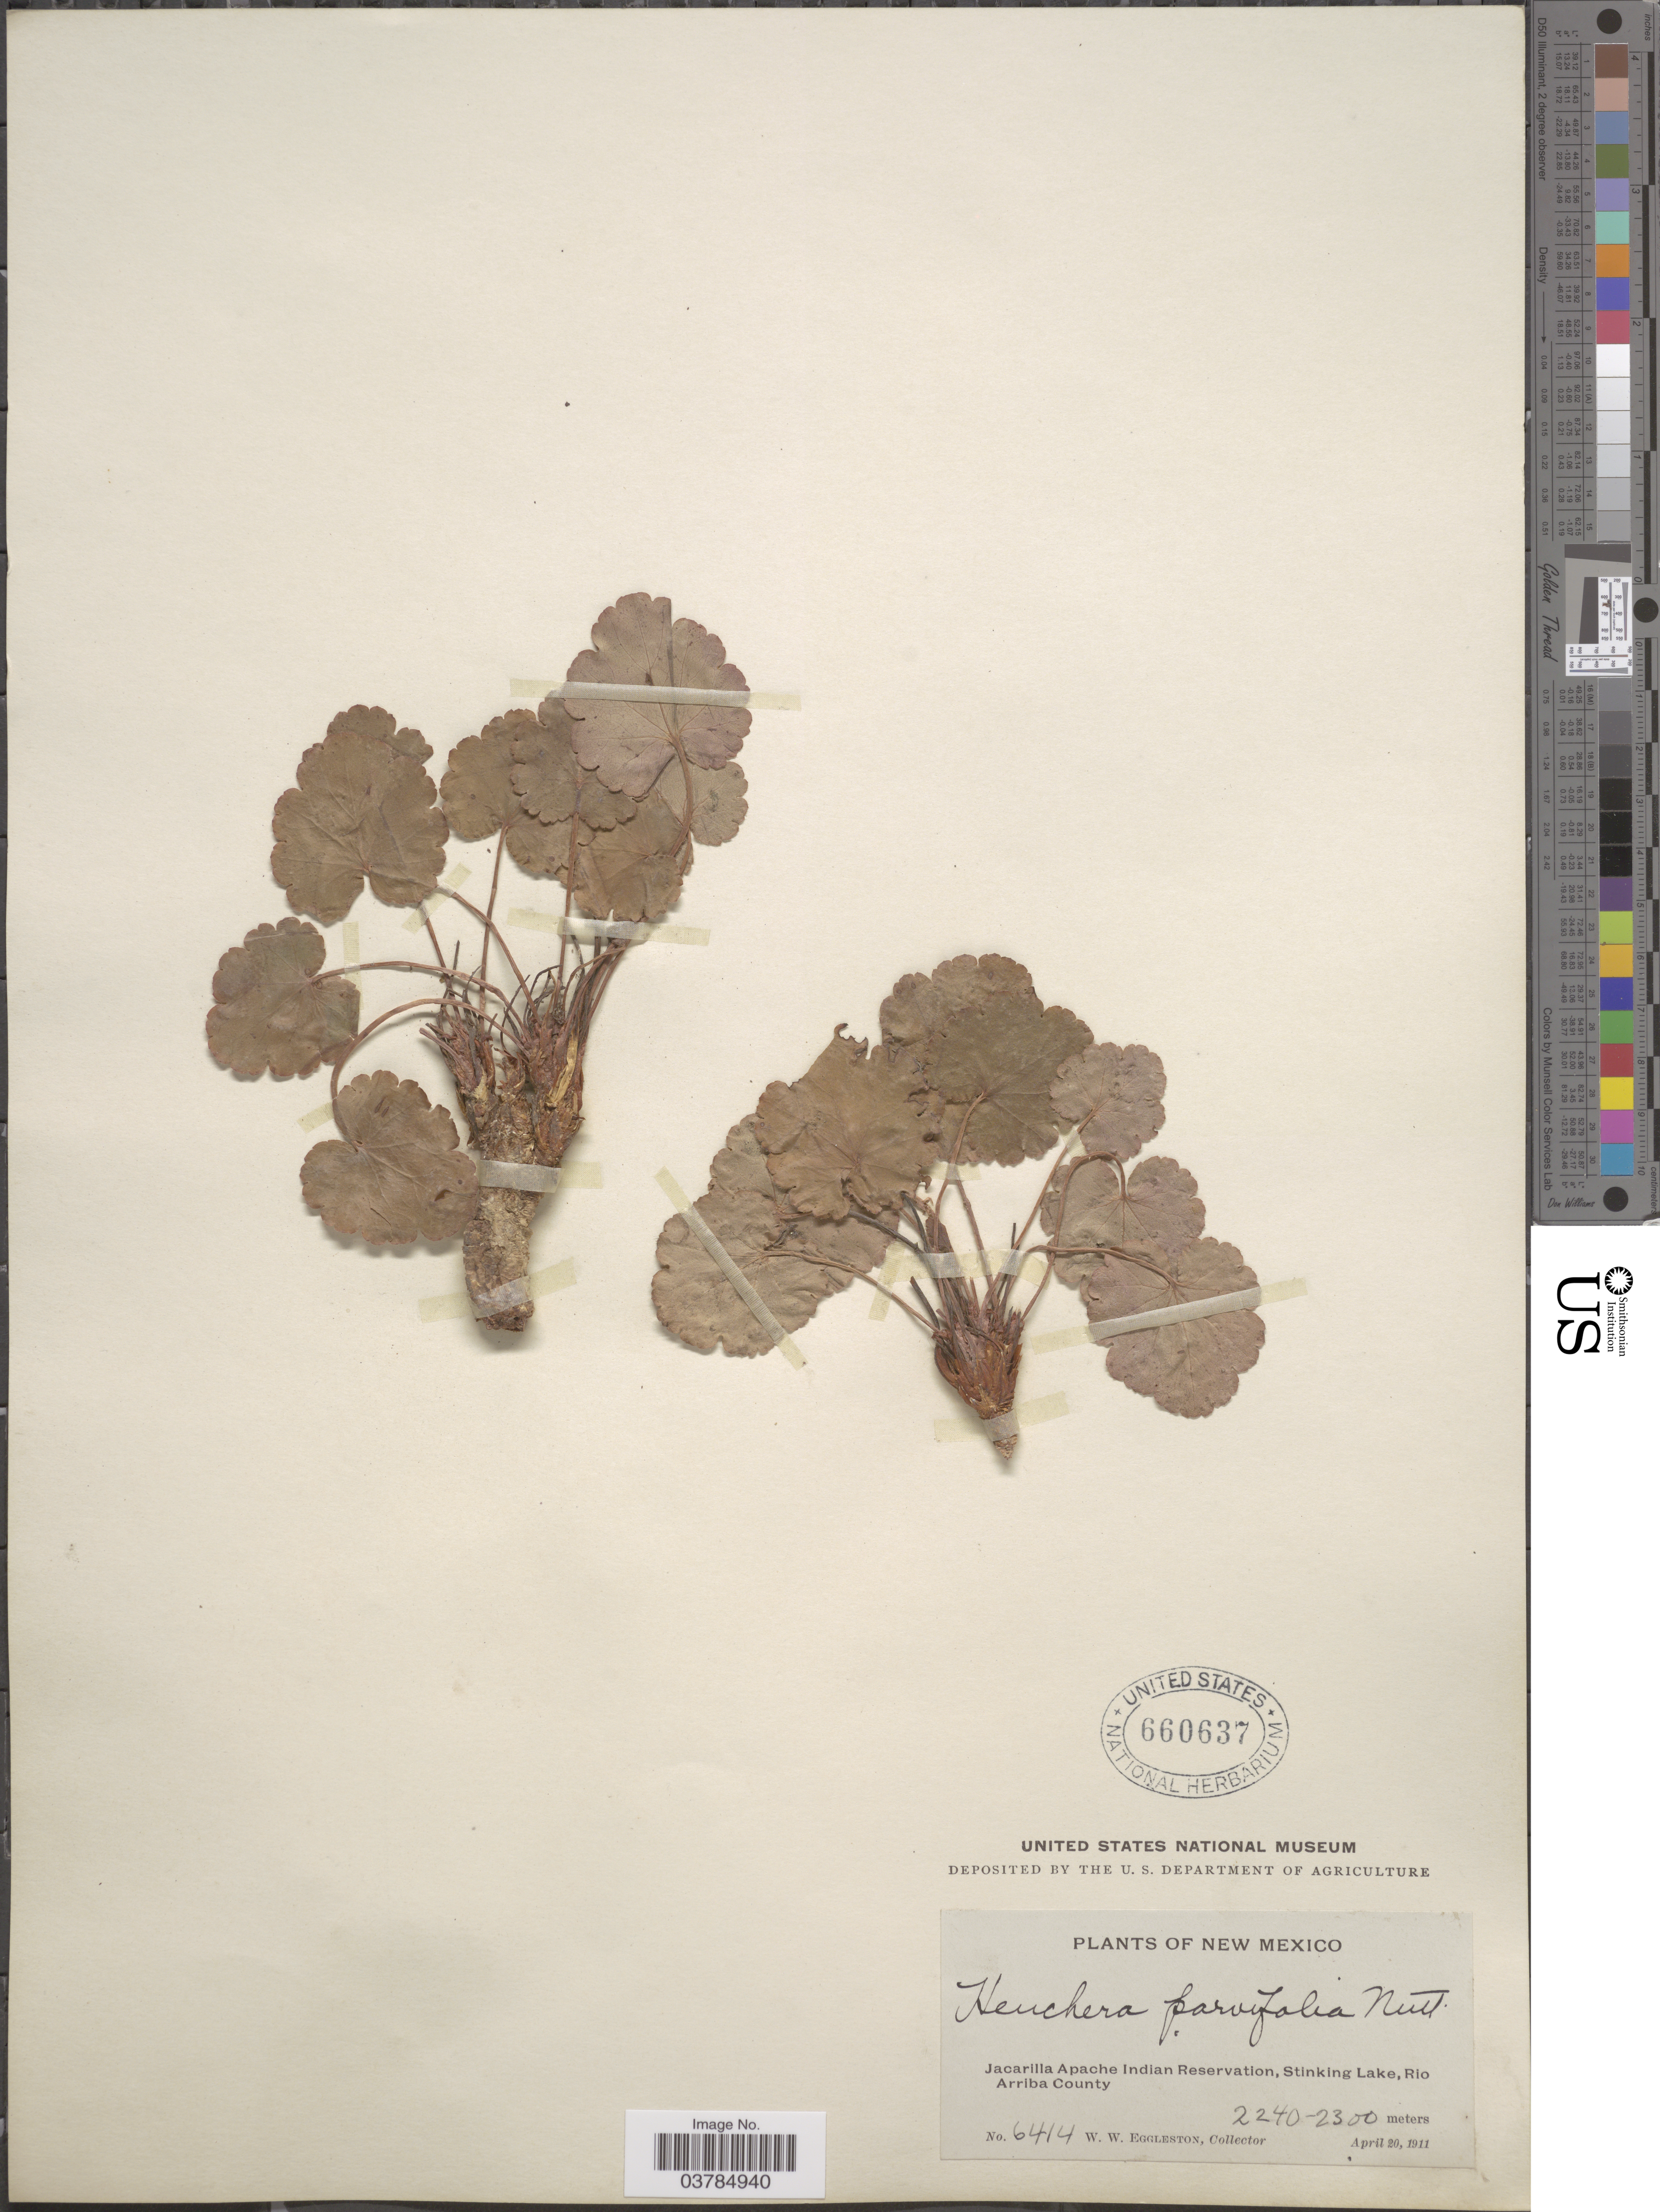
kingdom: Plantae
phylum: Tracheophyta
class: Magnoliopsida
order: Saxifragales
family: Saxifragaceae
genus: Heuchera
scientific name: Heuchera parvifolia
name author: Nutt.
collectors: W. W. Eggleston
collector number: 6414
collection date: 1911-04-20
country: United States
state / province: New Mexico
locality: Jacarilla Apache Indian Reservation, Stinking Lake, Rio Arriba County.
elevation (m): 2240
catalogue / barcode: US 660637